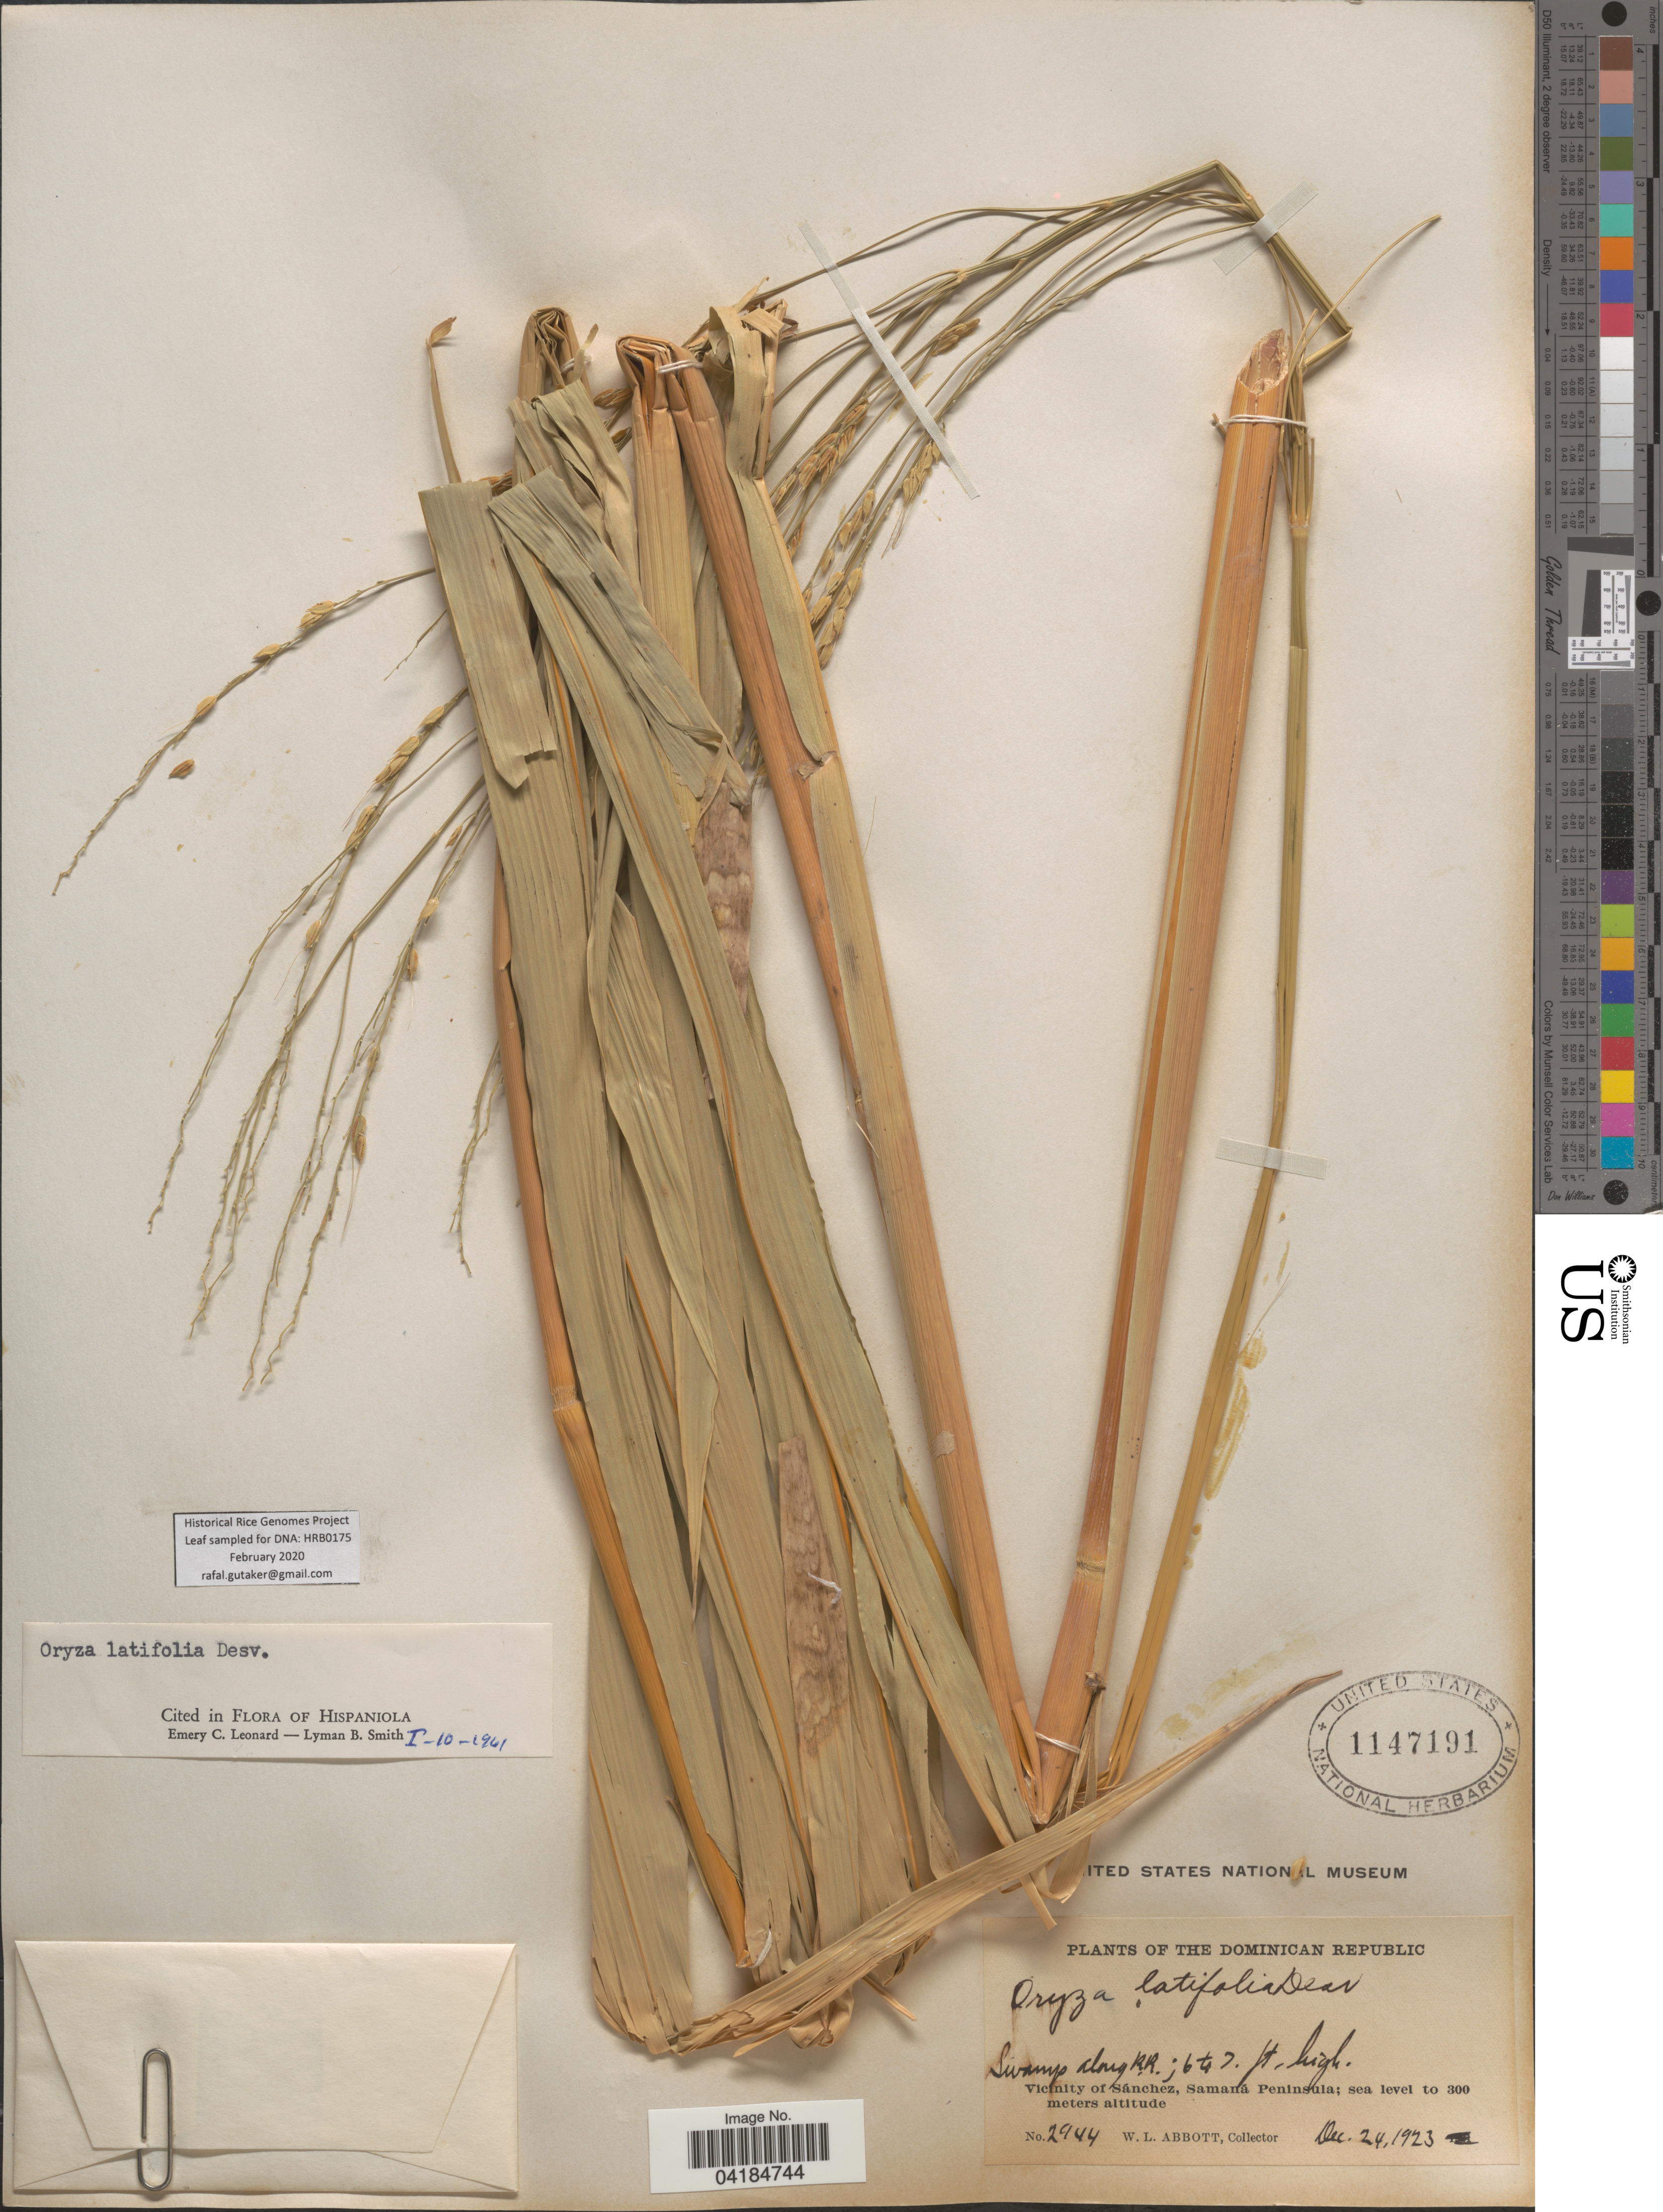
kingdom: Plantae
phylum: Tracheophyta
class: Liliopsida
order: Poales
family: Poaceae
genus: Oryza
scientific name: Oryza latifolia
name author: Desv.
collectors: W. L. Abbott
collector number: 2944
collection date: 1923-12-24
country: Dominican Republic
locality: Vicinity of Sánchez, Samaná Peninsula.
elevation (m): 0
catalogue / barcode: US 1147191